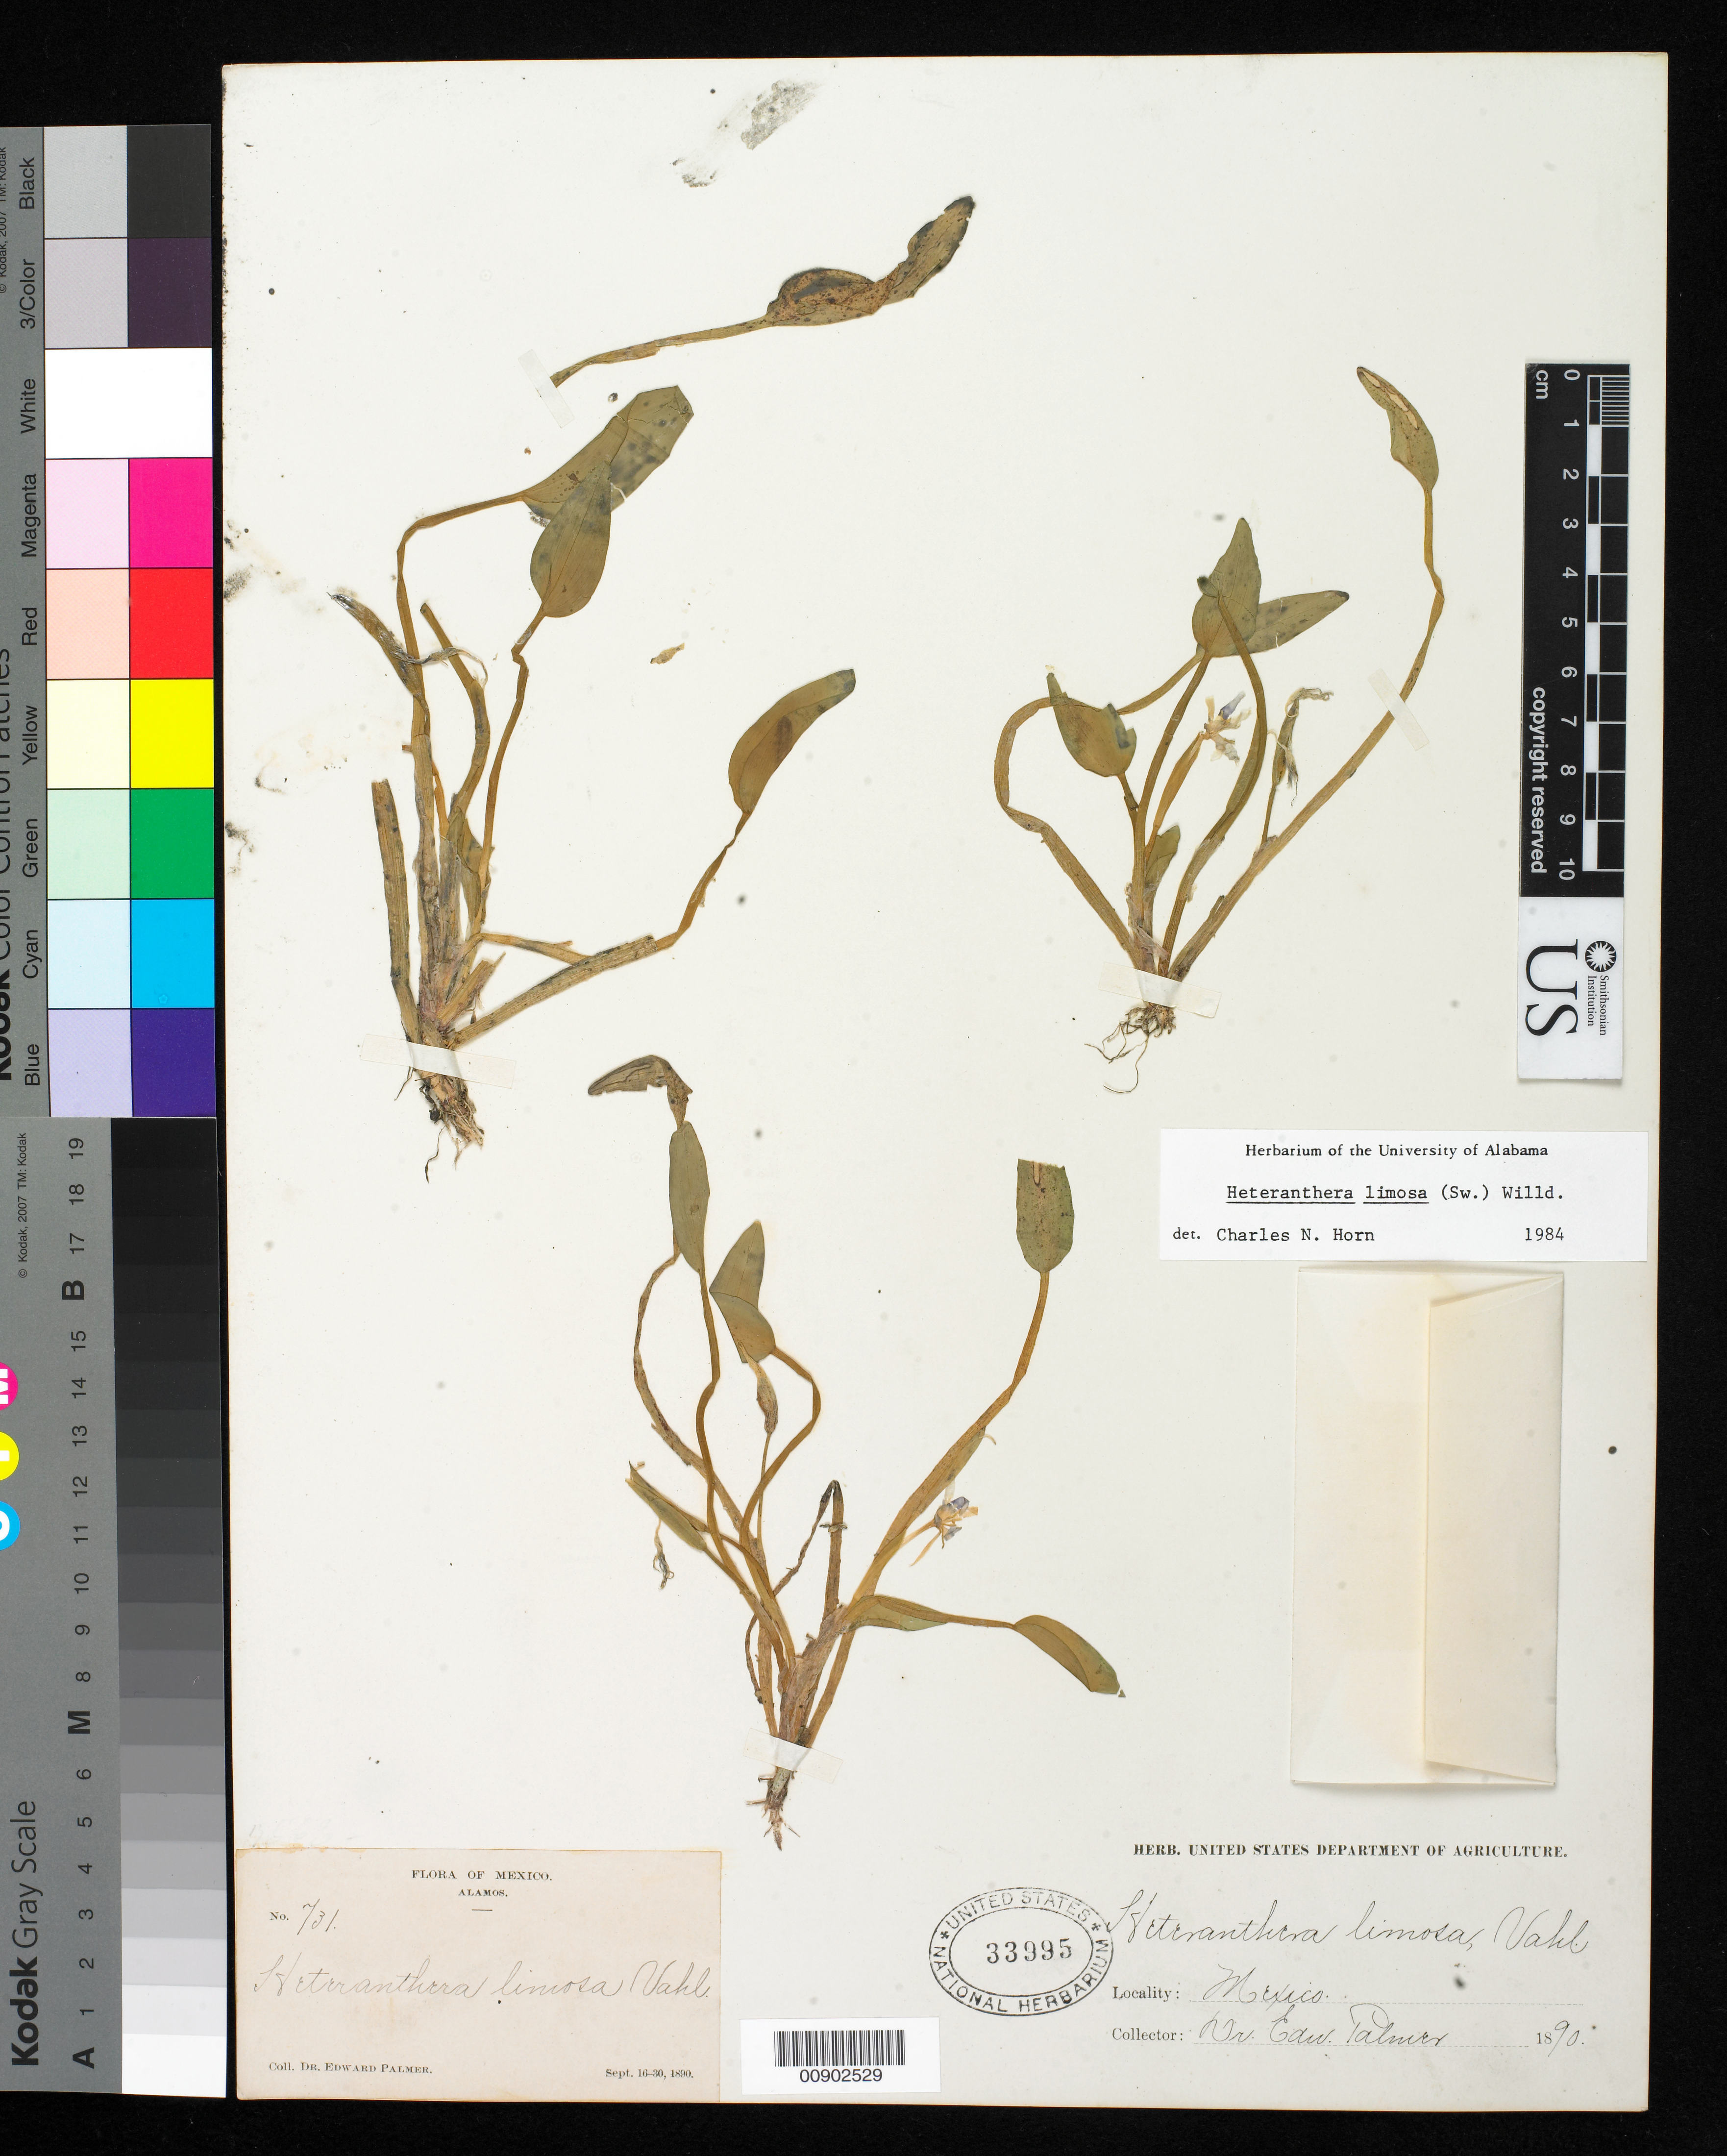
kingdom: Plantae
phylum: Tracheophyta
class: Liliopsida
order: Commelinales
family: Pontederiaceae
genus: Heteranthera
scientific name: Heteranthera limosa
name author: (Sw.) Willd.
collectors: E. Palmer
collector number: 731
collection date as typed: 16 Sep 1890 to 30 Sep 1890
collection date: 1890-09-16/1890-09-30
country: Mexico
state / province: Sonora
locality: Alamos, Sonora.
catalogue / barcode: US 33995